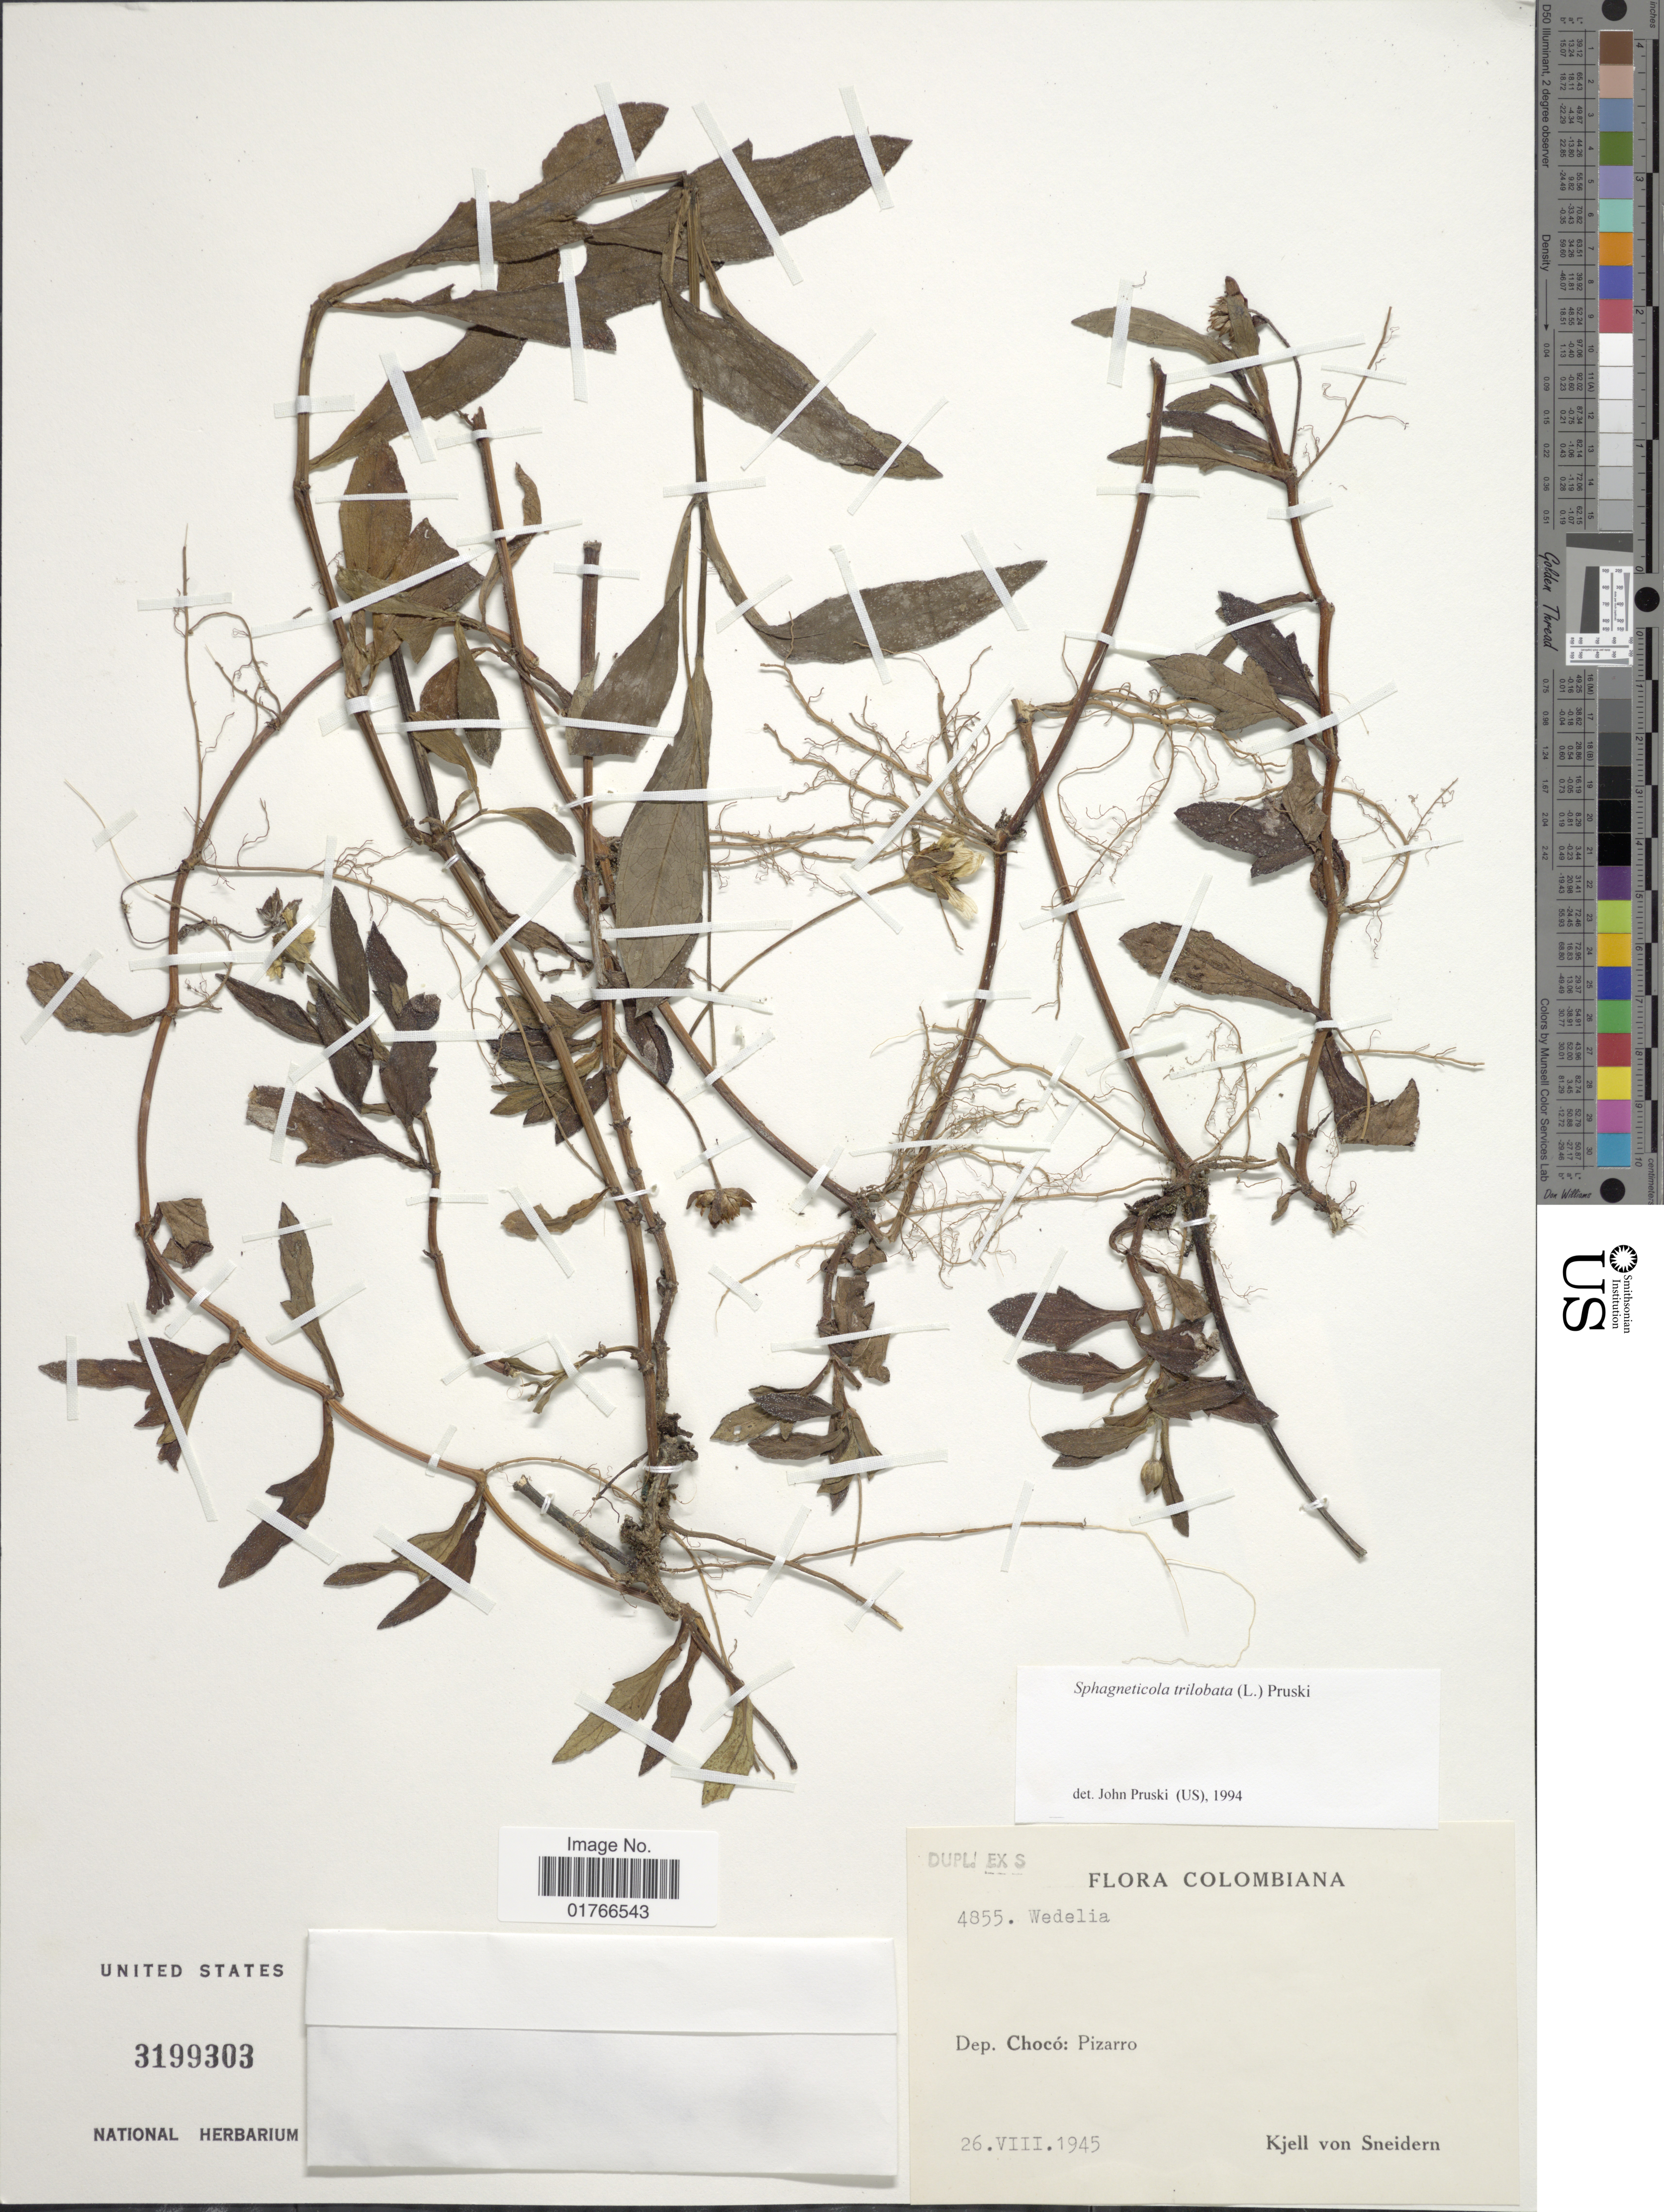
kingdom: Plantae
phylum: Tracheophyta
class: Magnoliopsida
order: Asterales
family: Asteraceae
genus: Sphagneticola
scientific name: Sphagneticola trilobata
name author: (L.) Pruski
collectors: K. von Sneidern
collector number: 4855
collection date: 1945-08-26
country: Colombia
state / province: Chocó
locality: Pizarro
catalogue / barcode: US 3199303